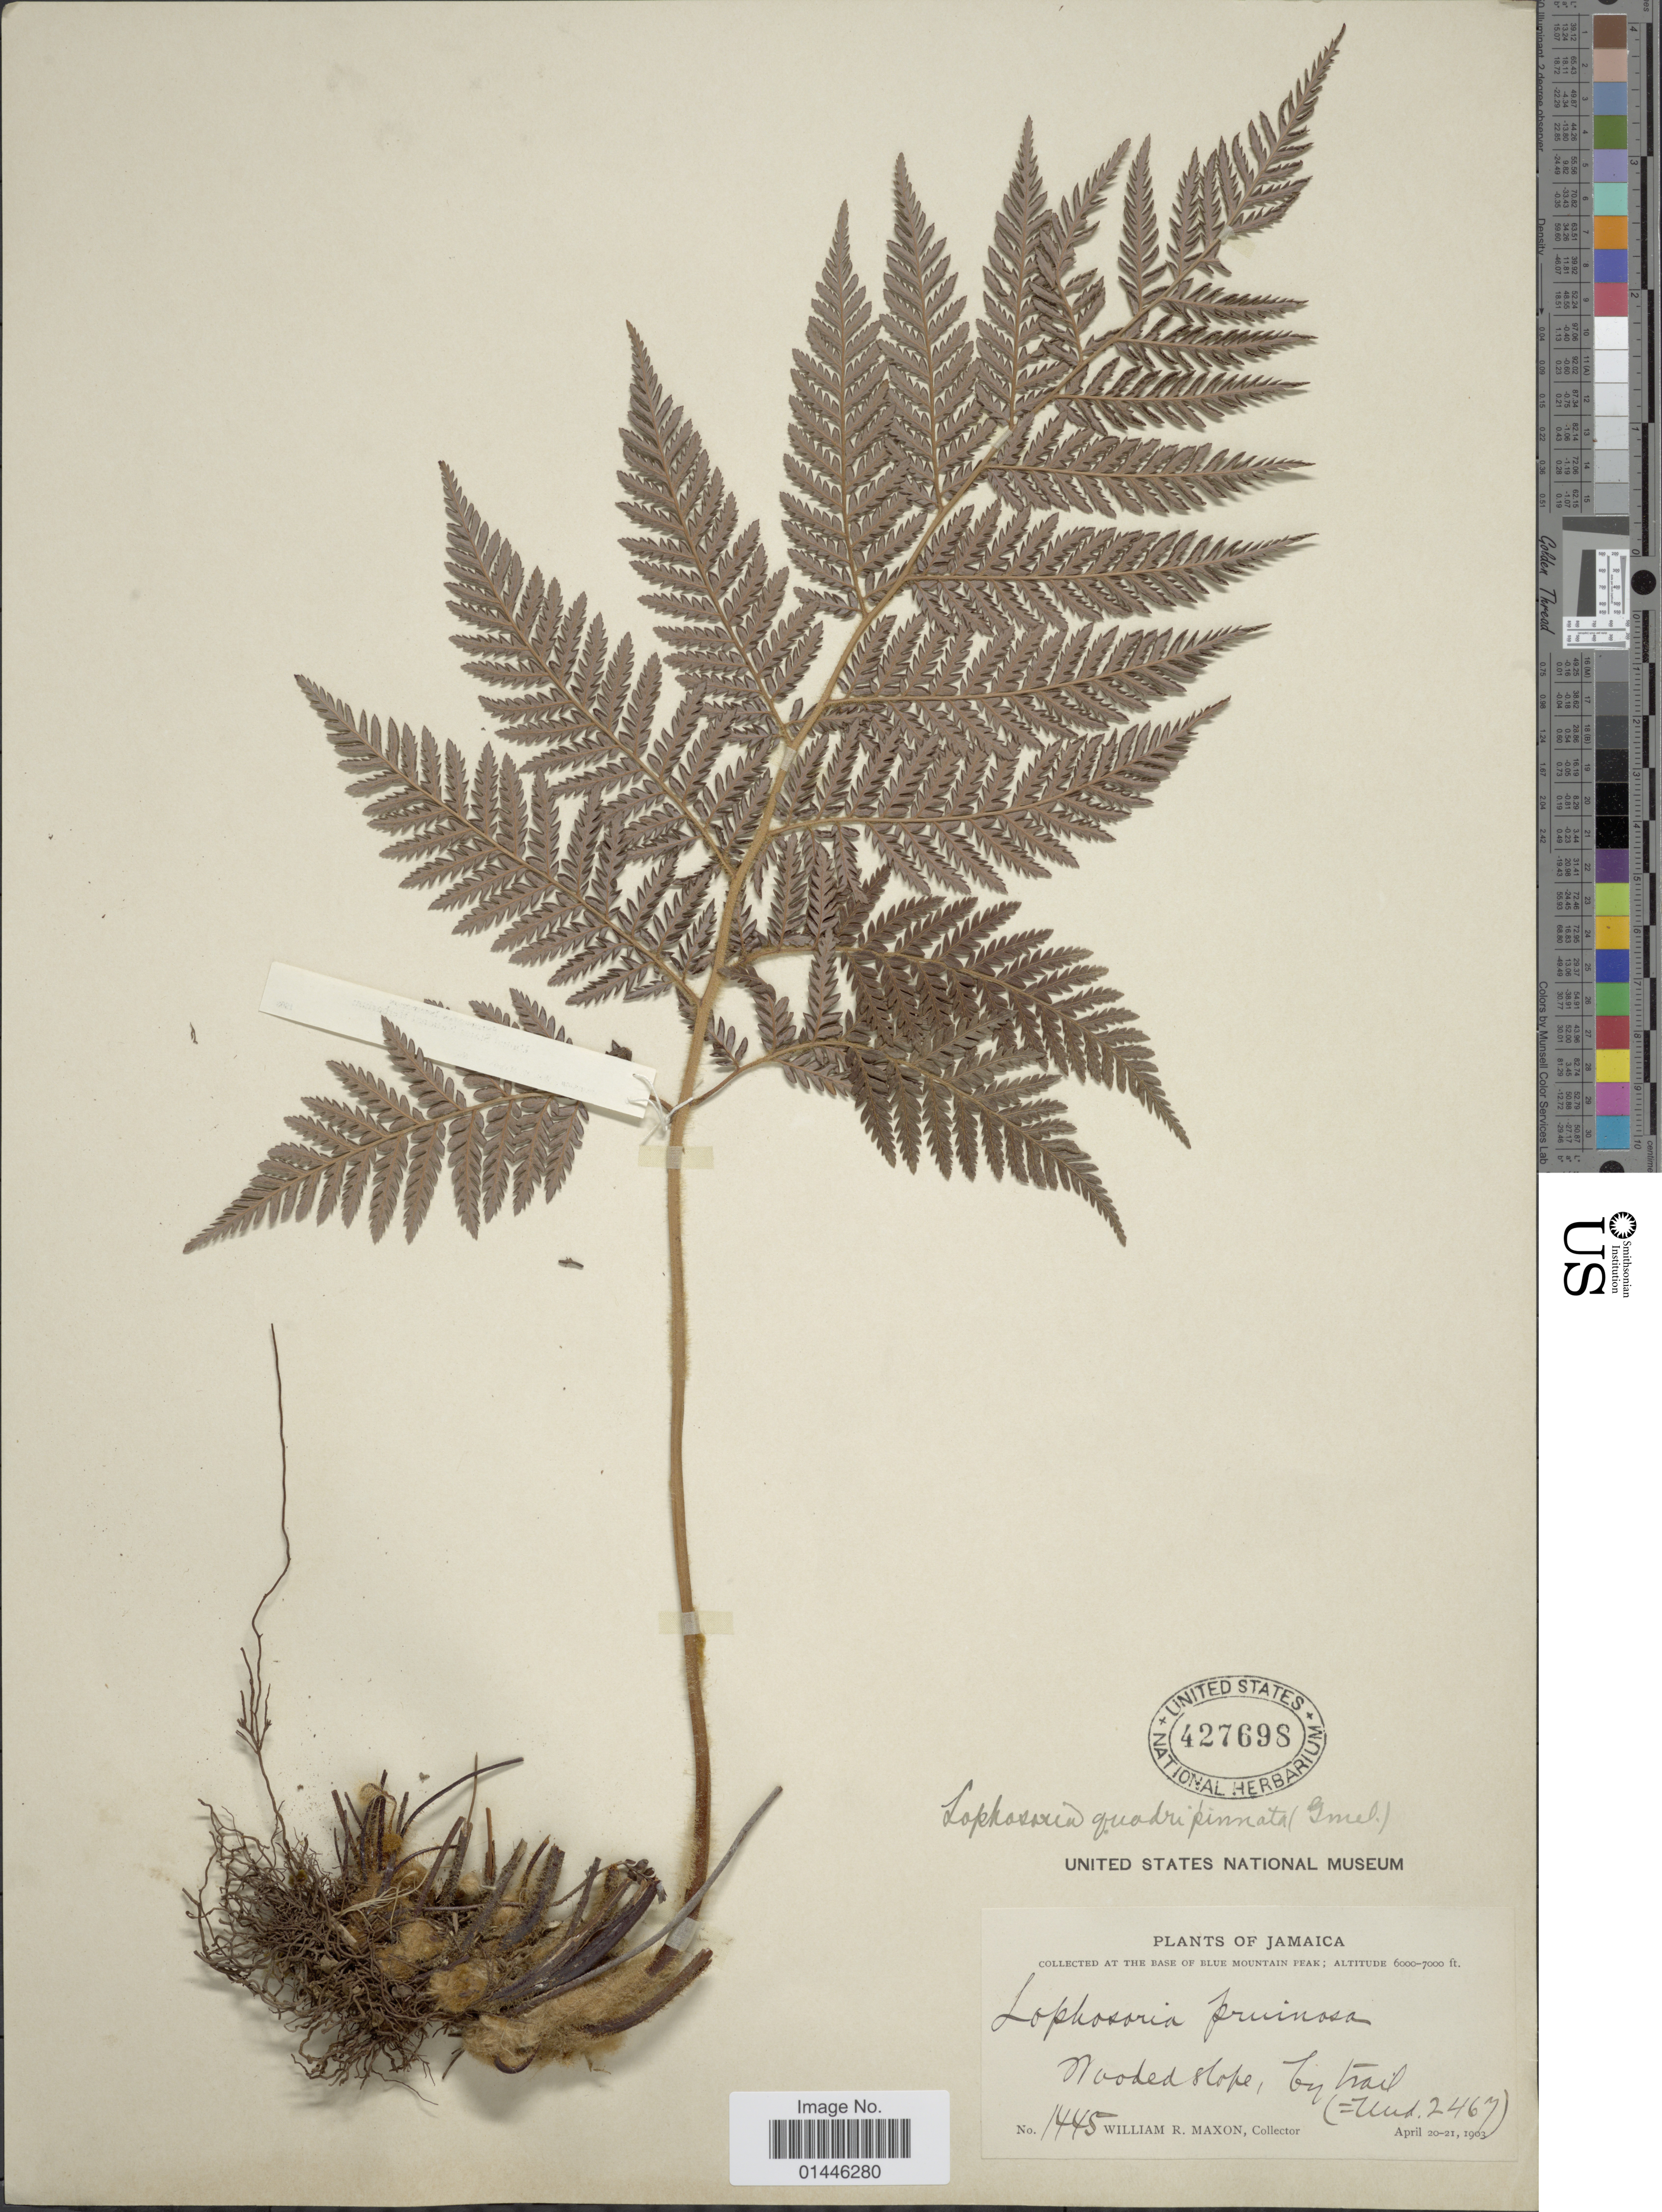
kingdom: Plantae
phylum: Tracheophyta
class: Polypodiopsida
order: Cyatheales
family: Dicksoniaceae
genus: Lophosoria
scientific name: Lophosoria quadripinnata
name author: (J.F. Gmel.) C. Chr.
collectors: W. R. Maxon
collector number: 1445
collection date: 1903-04-20/1903-04-21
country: Jamaica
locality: At the base of Blue Mountain Peak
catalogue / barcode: US 427698